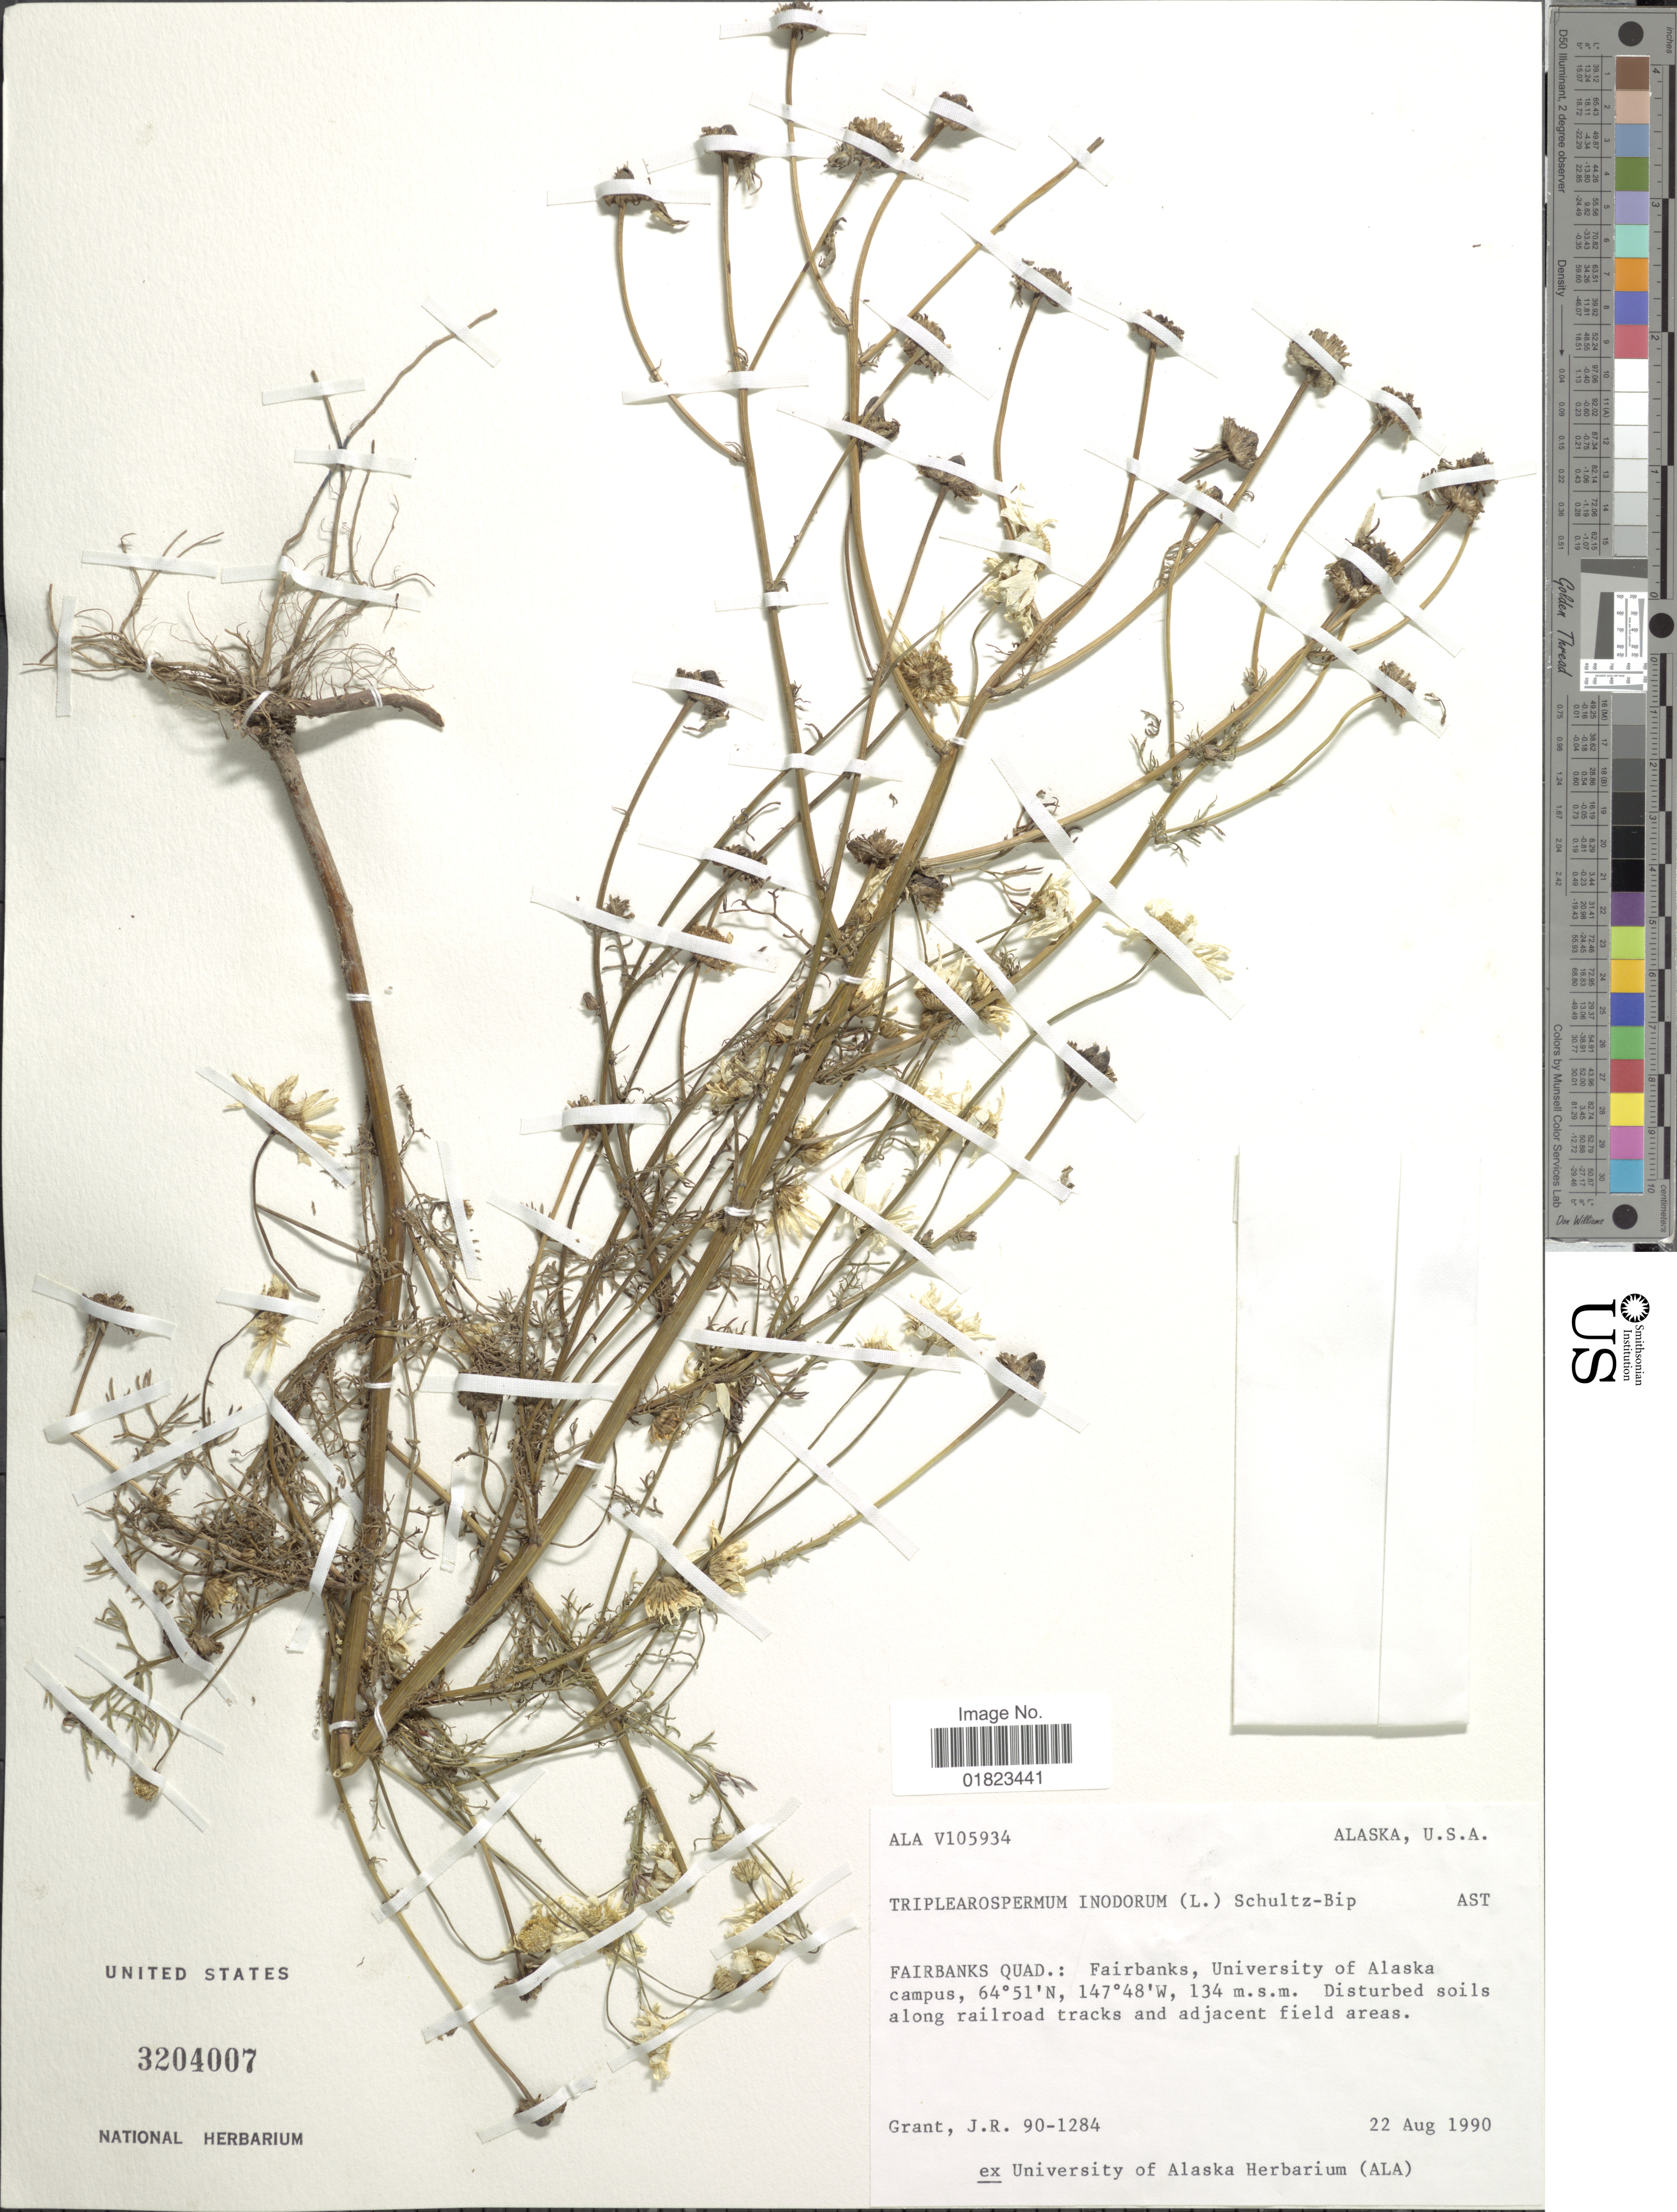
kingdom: Plantae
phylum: Tracheophyta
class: Magnoliopsida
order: Asterales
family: Asteraceae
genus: Tripleurospermum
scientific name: Tripleurospermum perforatum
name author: (Mérat) Laínz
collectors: J. Grant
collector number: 90-1284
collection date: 1990-08-22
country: United States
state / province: Alaska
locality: Alaska, U.S.A. Fairbanks Quad: Fairbanks , Univeristy of Alaska campus.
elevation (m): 134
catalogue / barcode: US 3204007